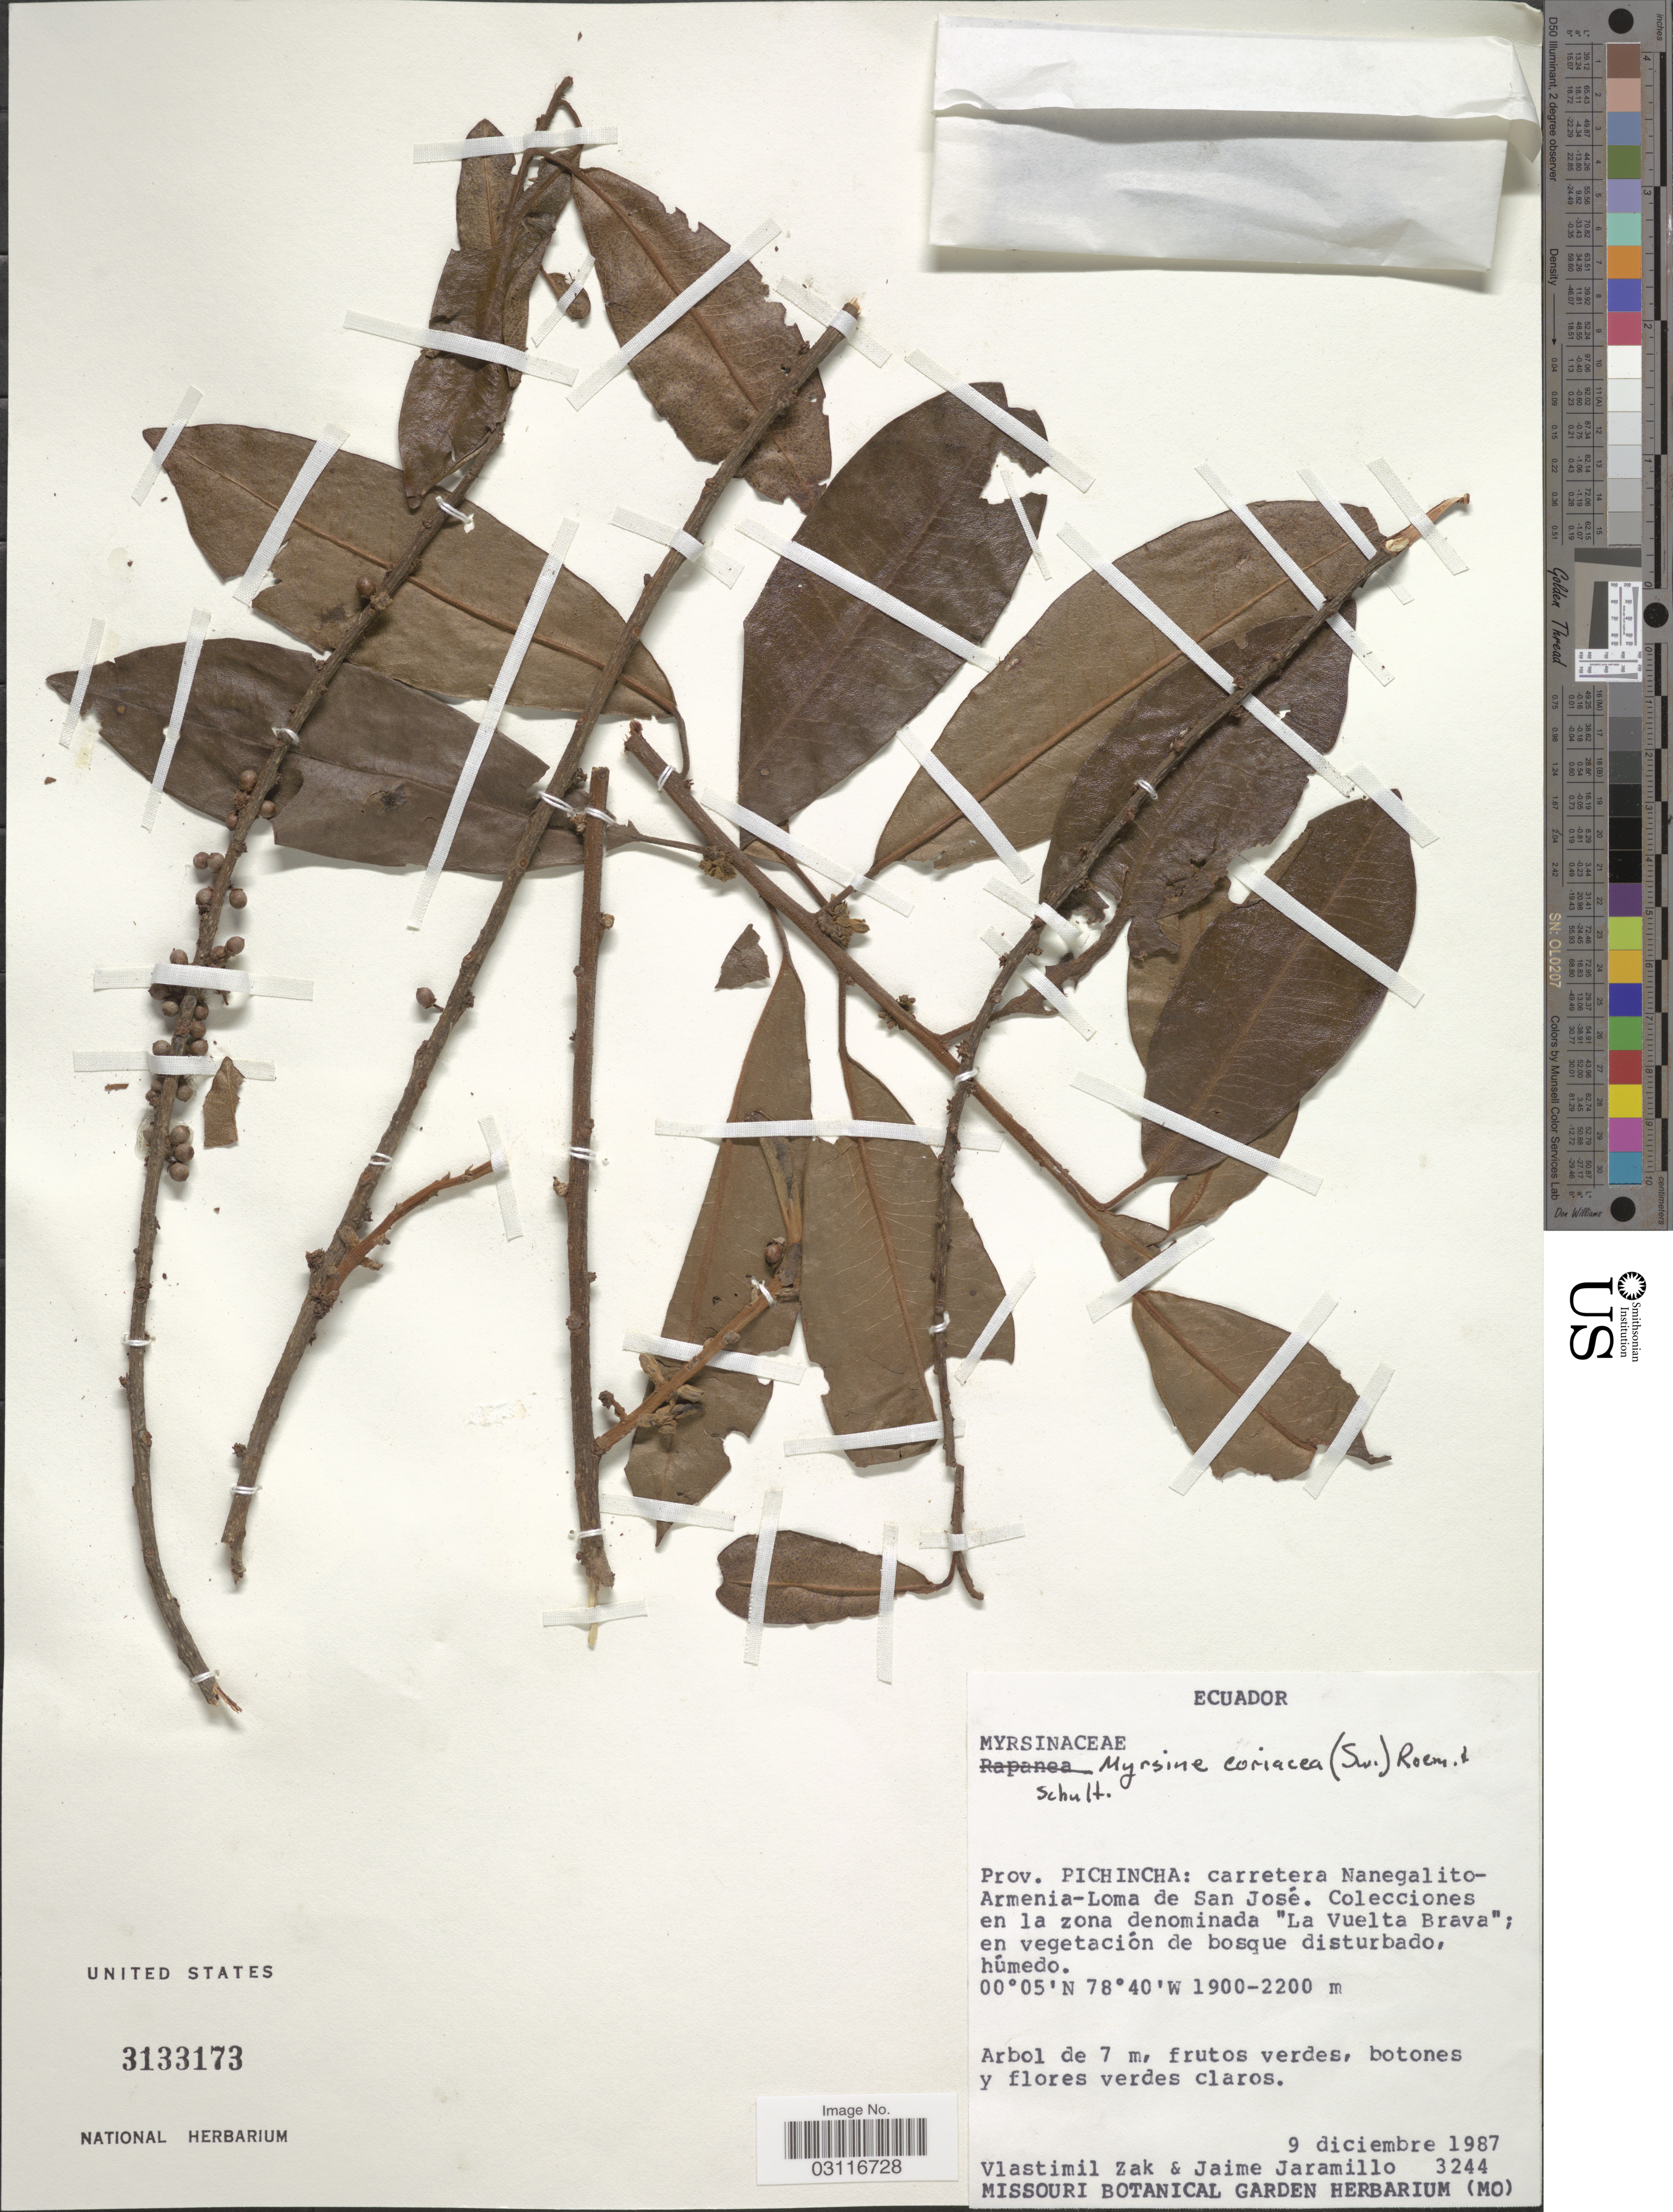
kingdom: Plantae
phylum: Tracheophyta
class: Magnoliopsida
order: Ericales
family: Primulaceae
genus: Myrsine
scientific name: Myrsine coriacea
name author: (Sw.) R. Br. ex Roem. & Schult.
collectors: V. Zak & J. Jaramillo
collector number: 3244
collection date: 1987-12-09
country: Ecuador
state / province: Pichincha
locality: Carretera Nanegalito-Armenia-Loma de San José.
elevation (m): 1900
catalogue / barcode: US 3133173